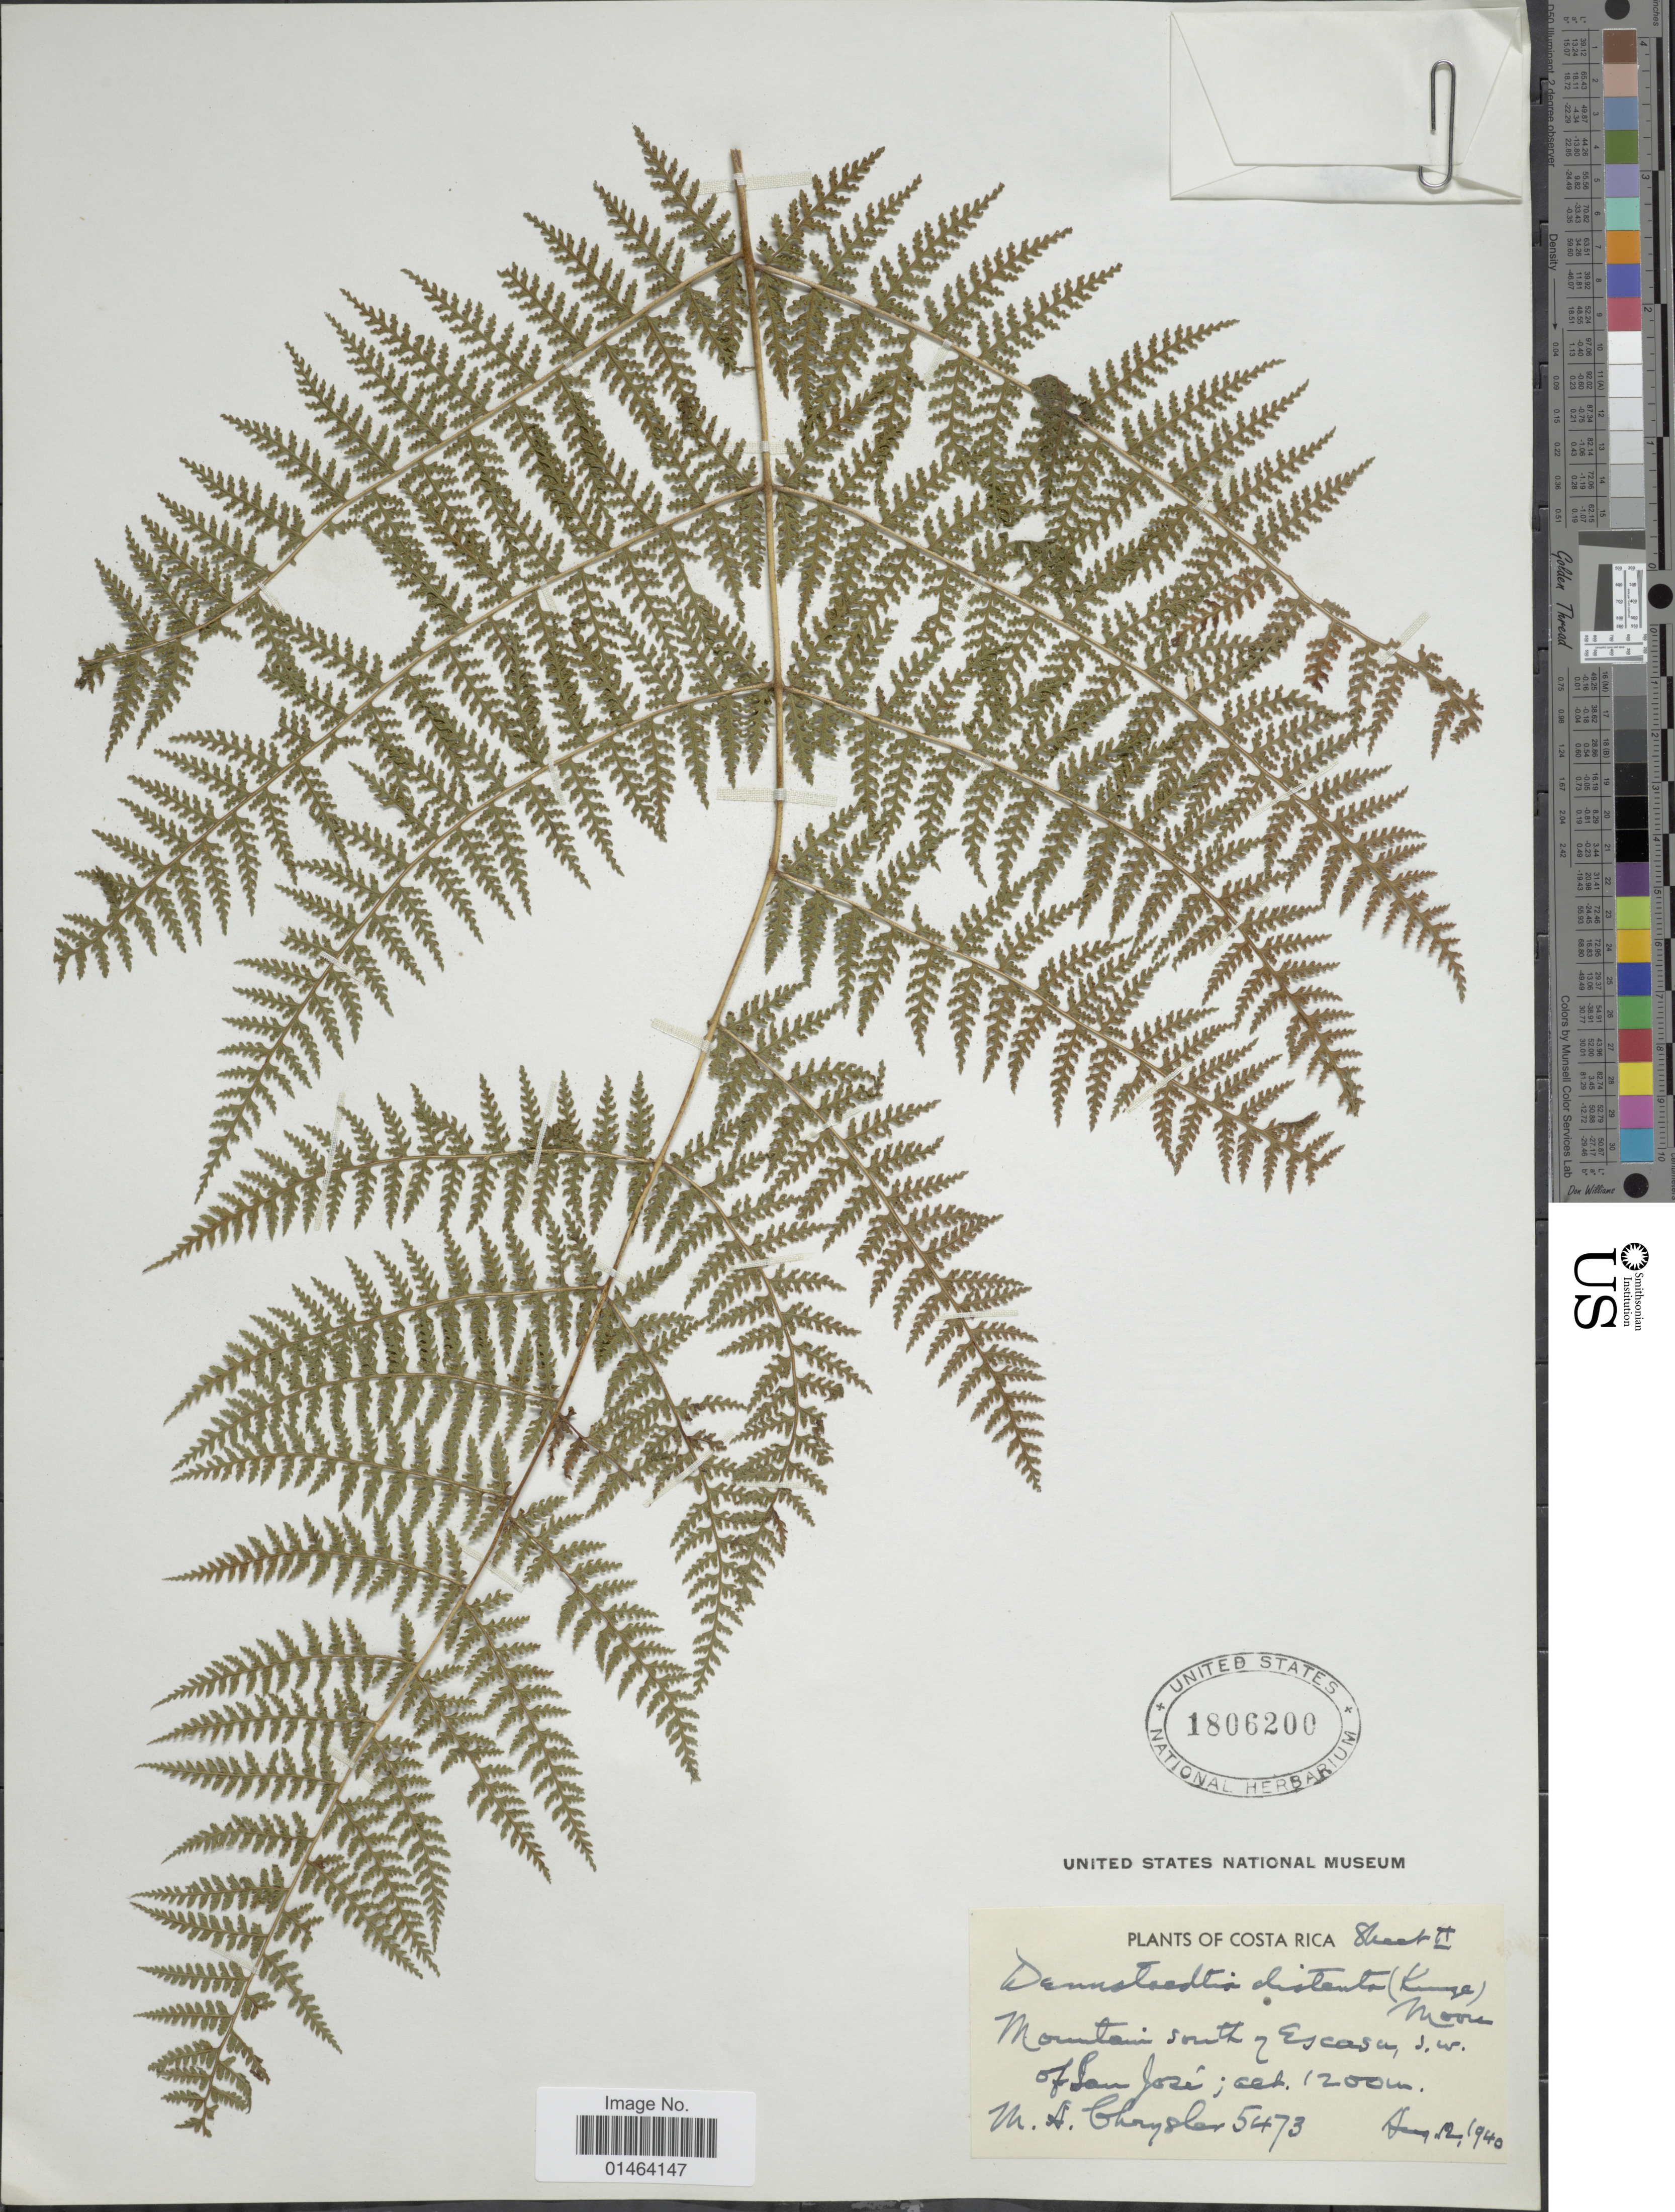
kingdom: Plantae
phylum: Tracheophyta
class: Polypodiopsida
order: Polypodiales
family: Dennstaedtiaceae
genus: Dennstaedtia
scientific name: Dennstaedtia distenta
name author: (Kunze) T. Moore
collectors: M. A. Chrysler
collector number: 5473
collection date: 1940-08-12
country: Costa Rica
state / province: San José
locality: Costa Rica, Mountain south Esacasu s.w. of San Jose.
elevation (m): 1200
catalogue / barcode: US 1806200